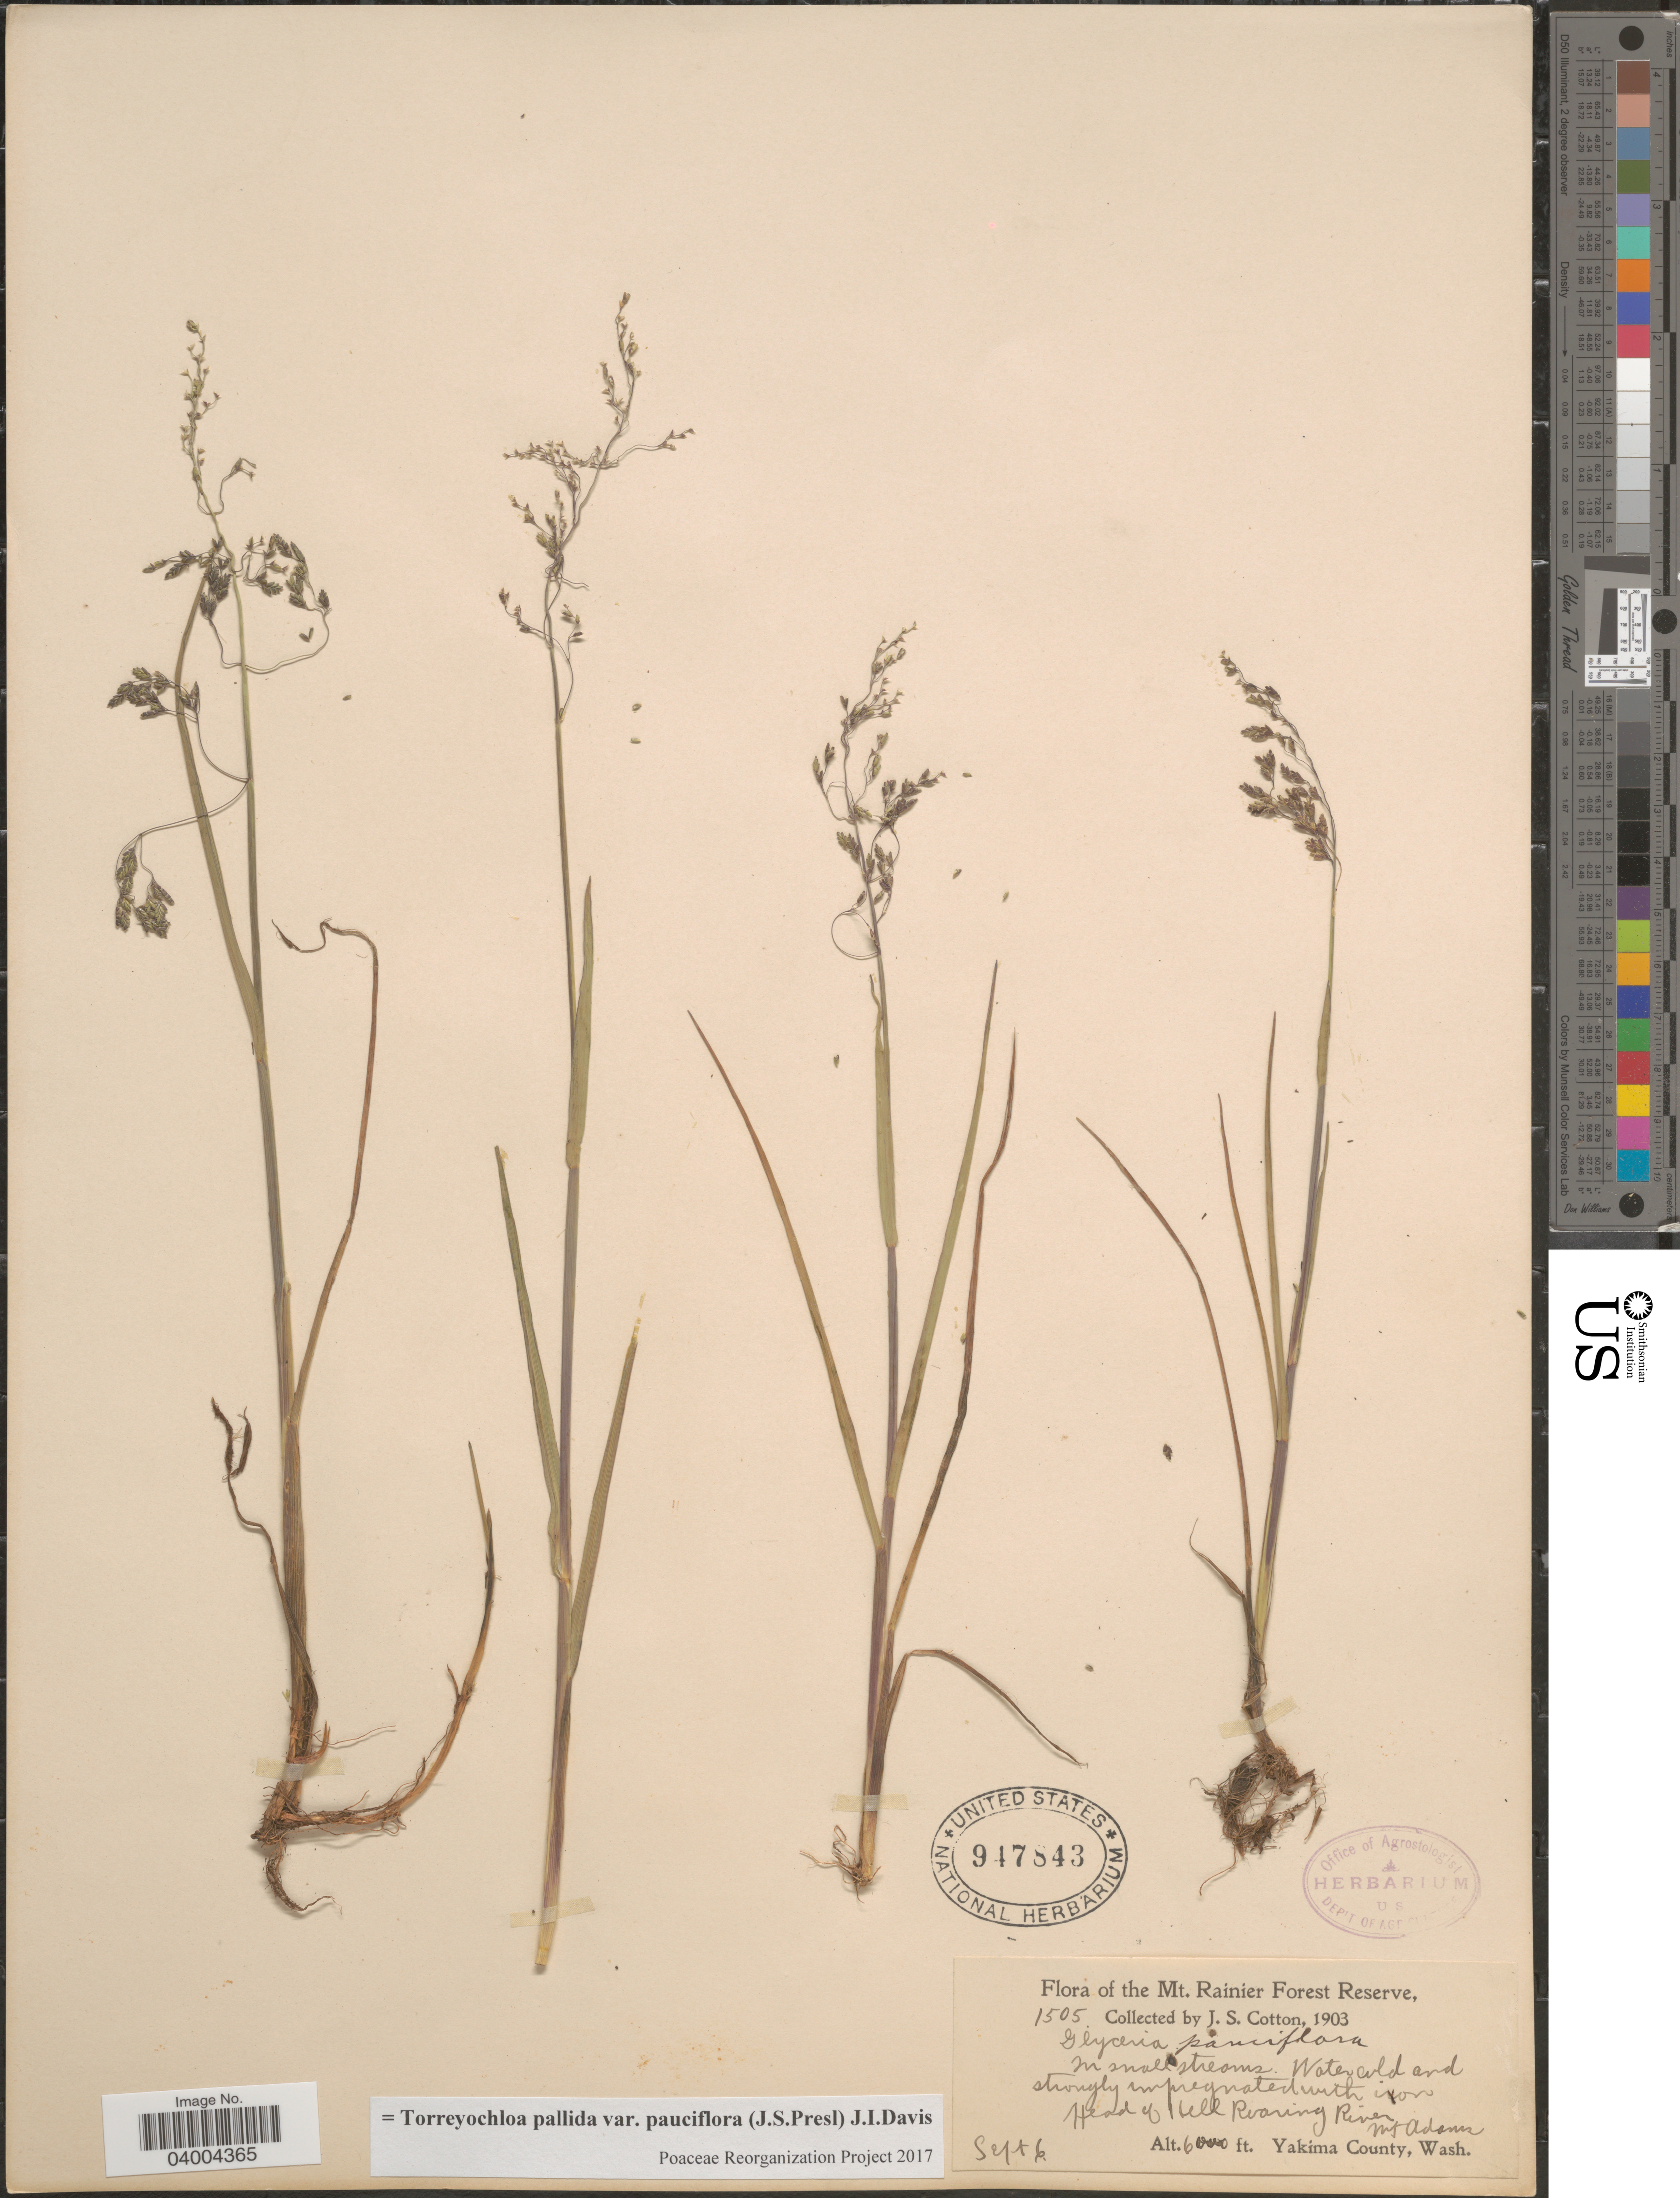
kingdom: Plantae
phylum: Tracheophyta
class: Liliopsida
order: Poales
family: Poaceae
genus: Torreyochloa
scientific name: Torreyochloa pallida var. pauciflora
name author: (J. Presl) J.I. Davis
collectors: J. S. Cotton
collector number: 1505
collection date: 1903-09-06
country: United States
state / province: Washington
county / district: Yakima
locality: Mt. Rainier Forest Reserve. In small streams. Head of Hell Roaring River. Mt Adams. Yakima County.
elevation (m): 1829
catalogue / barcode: US 947843